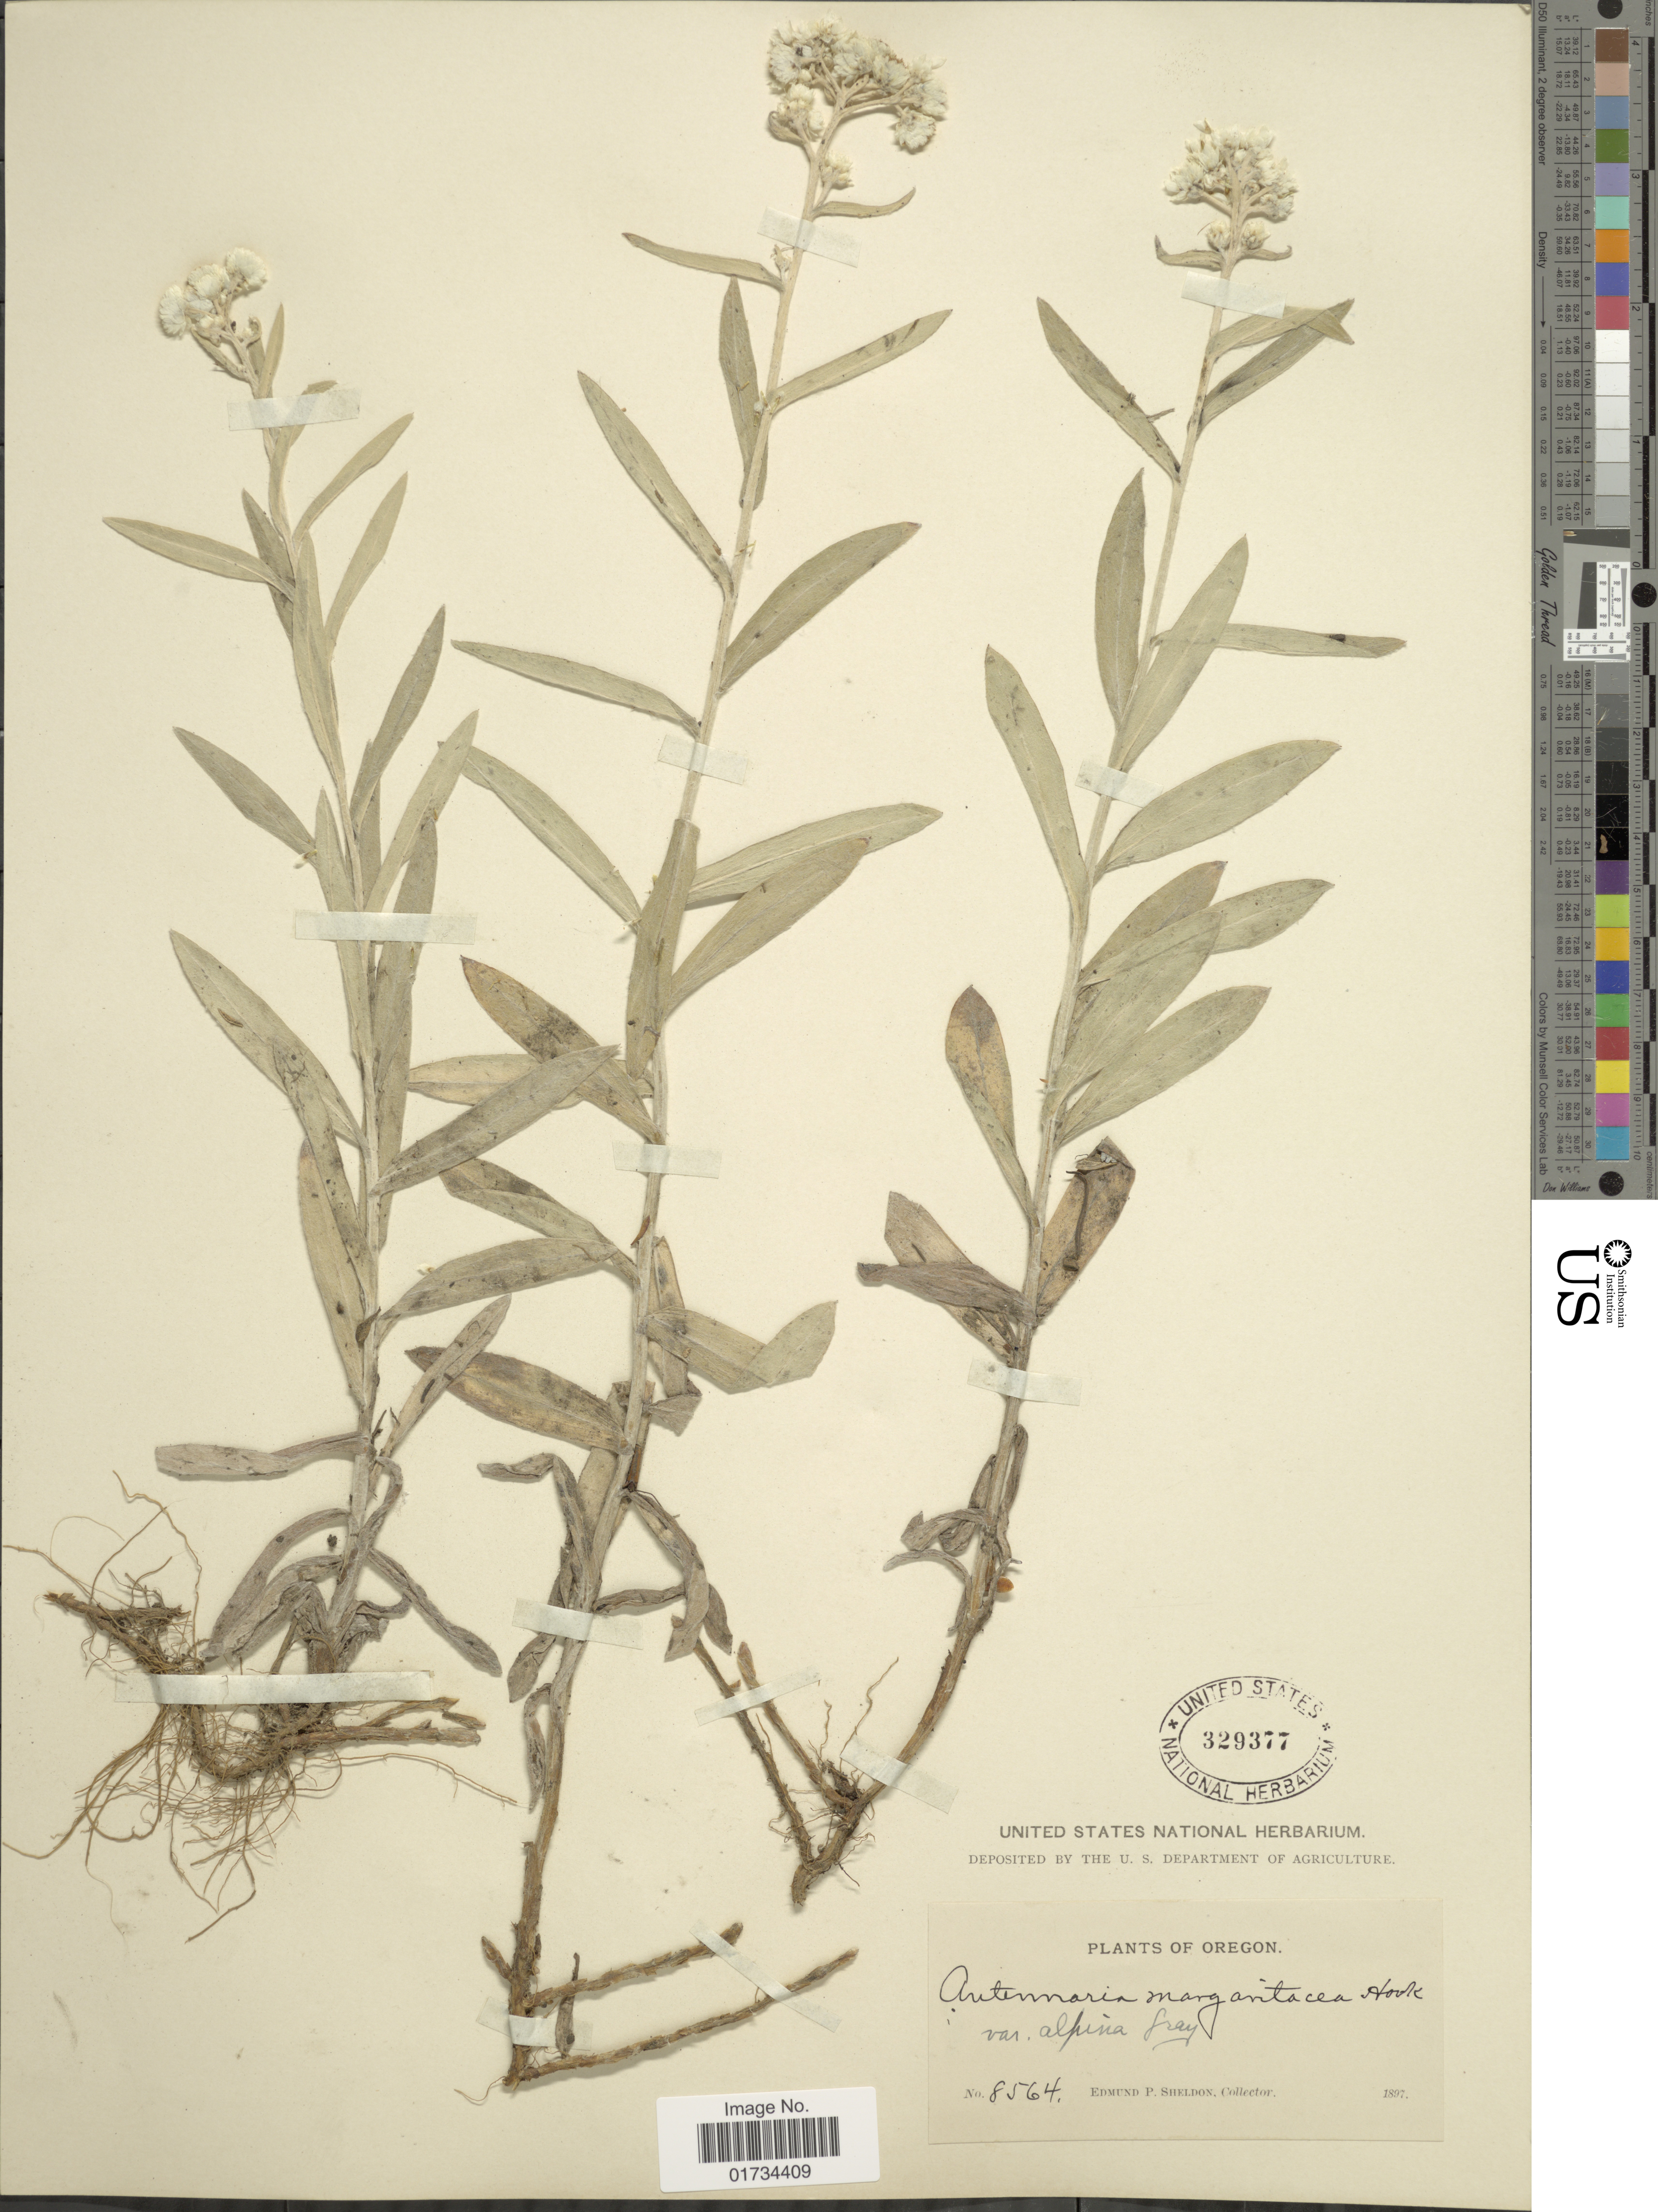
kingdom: Plantae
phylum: Tracheophyta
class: Magnoliopsida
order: Asterales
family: Asteraceae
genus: Anaphalis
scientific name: Anaphalis subalpina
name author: (A. Gray) Rydb.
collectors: E. P. Sheldon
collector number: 8564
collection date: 1897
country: United States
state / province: Oregon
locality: Oregon.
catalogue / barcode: US 329377